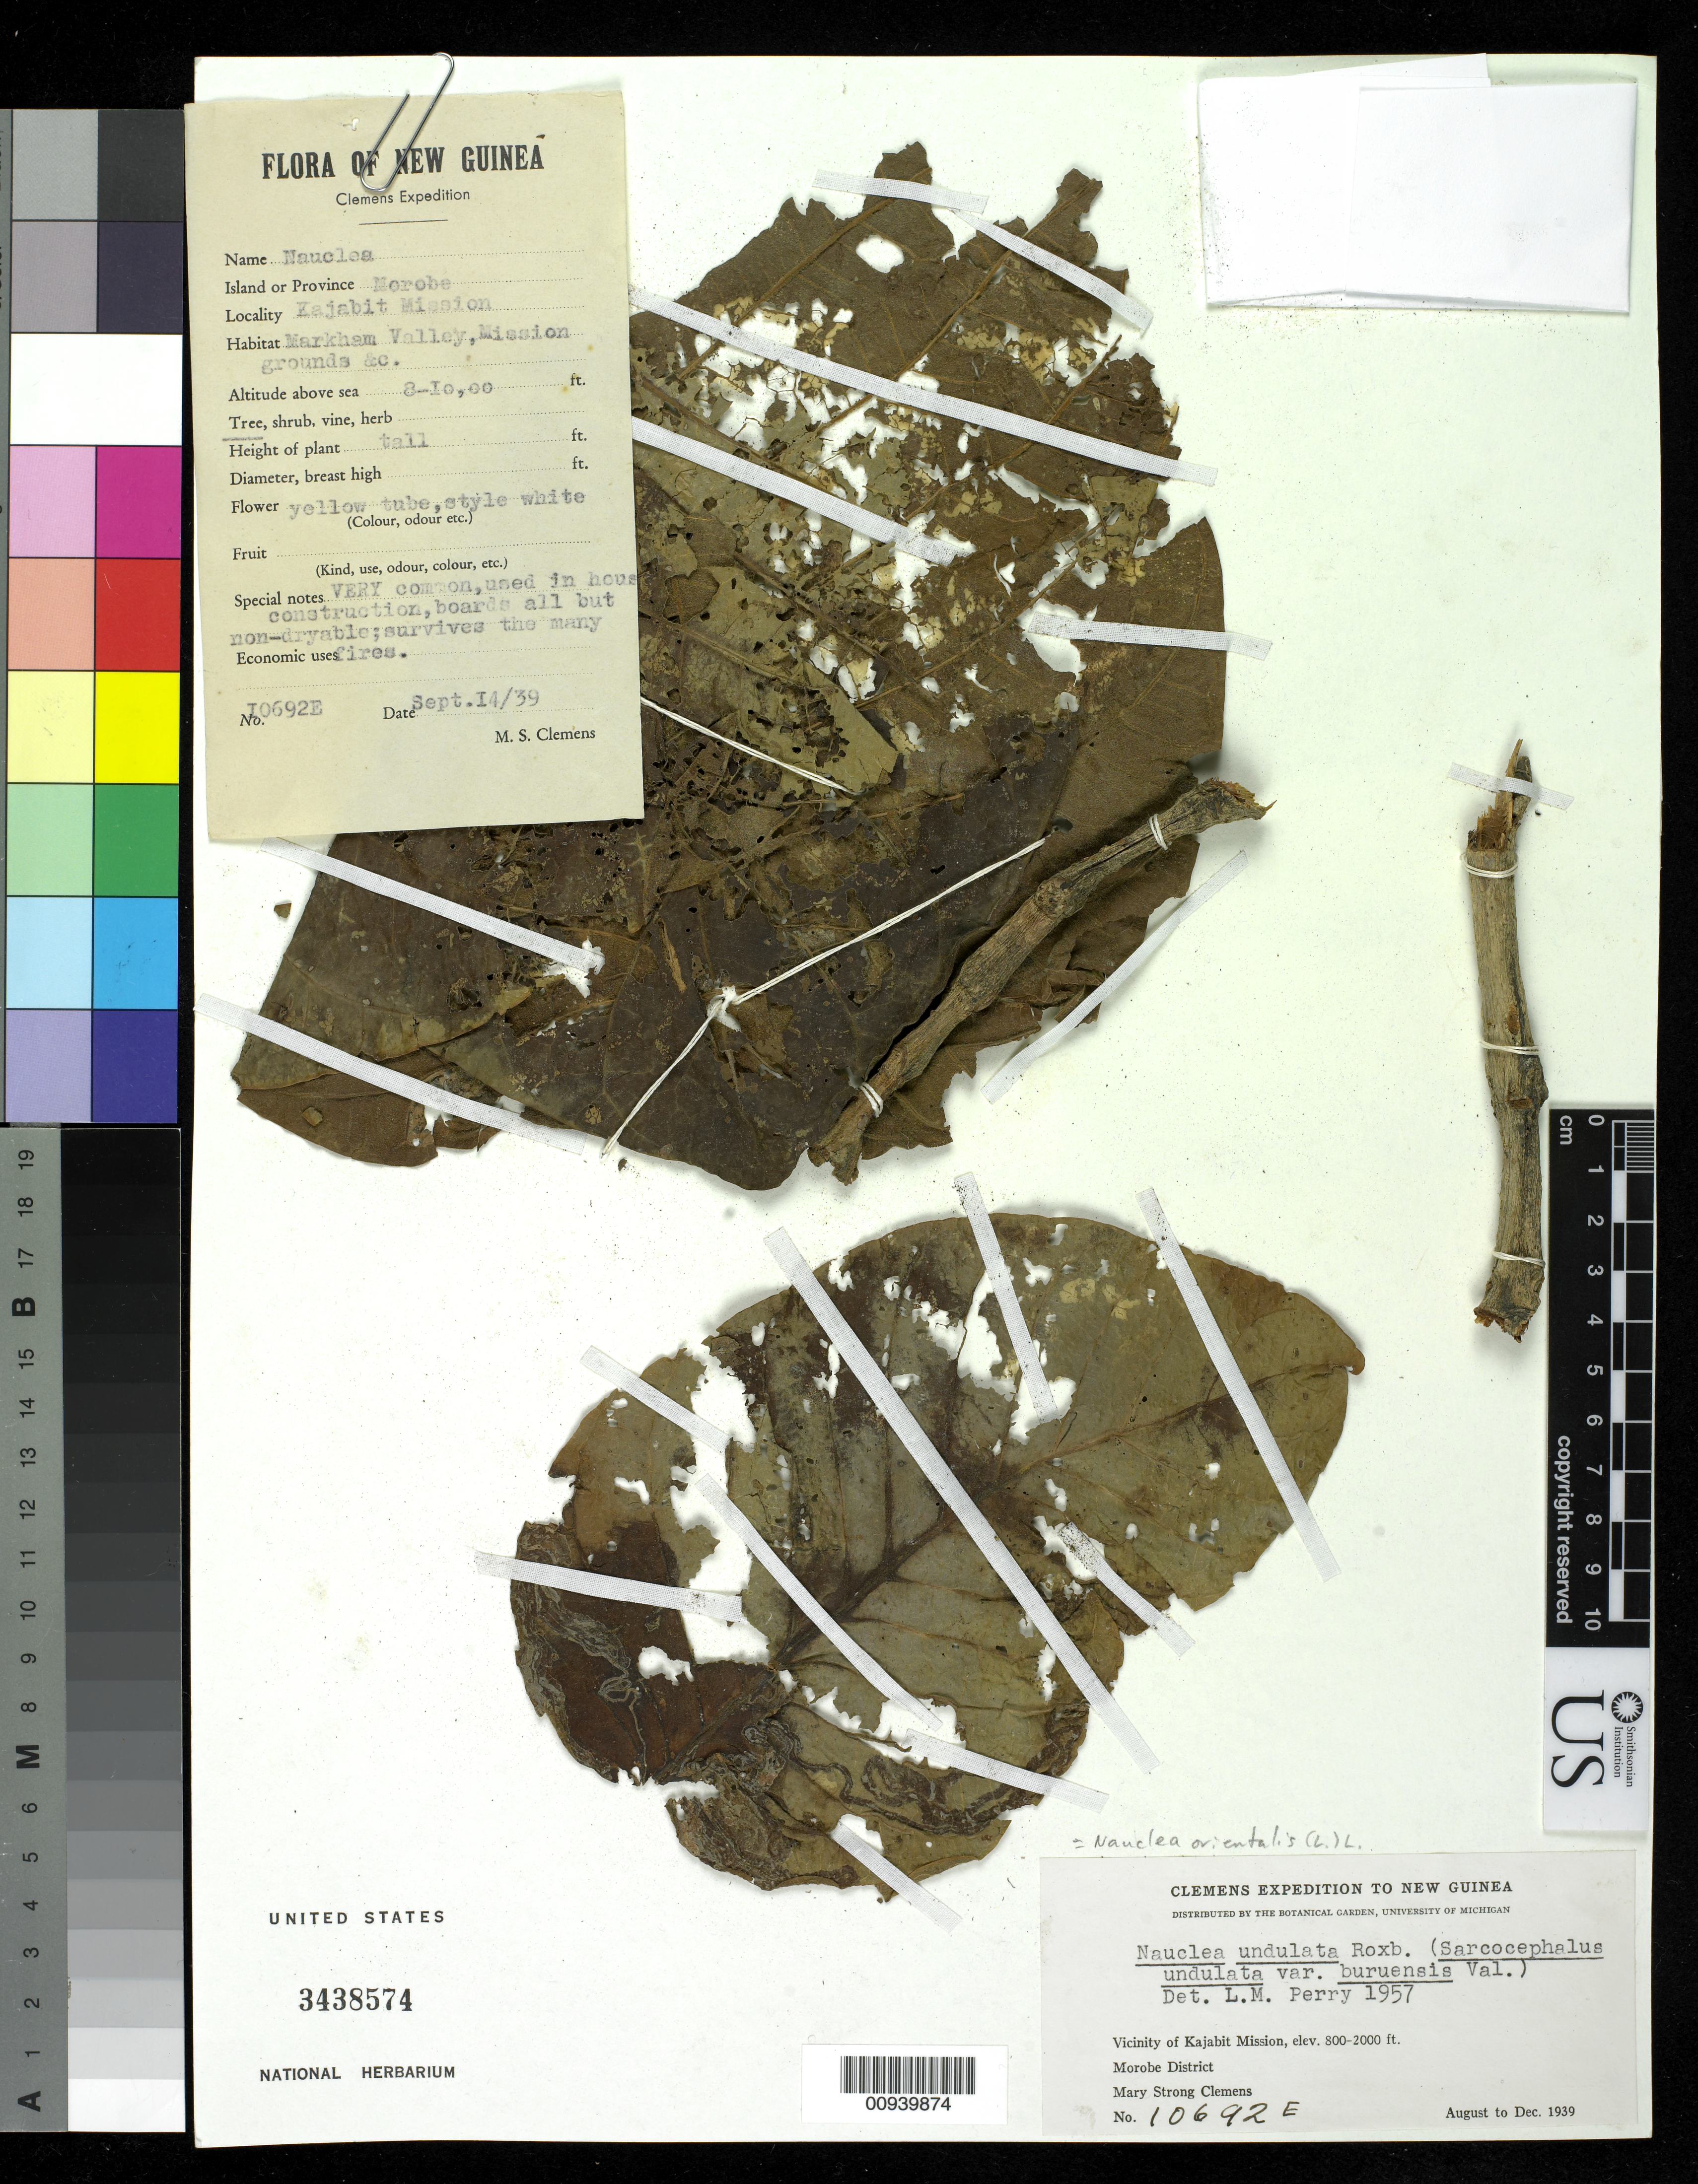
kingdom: Plantae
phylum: Tracheophyta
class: Magnoliopsida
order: Gentianales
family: Rubiaceae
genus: Nauclea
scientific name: Nauclea orientalis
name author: (L.) L.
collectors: M. S. Clemens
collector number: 10692E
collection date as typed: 14 Sep 1939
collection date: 1939-09-14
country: Papua New Guinea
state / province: Morobe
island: New Guinea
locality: Kajabit Mission, Markham Valley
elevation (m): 2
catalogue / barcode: US 3438574